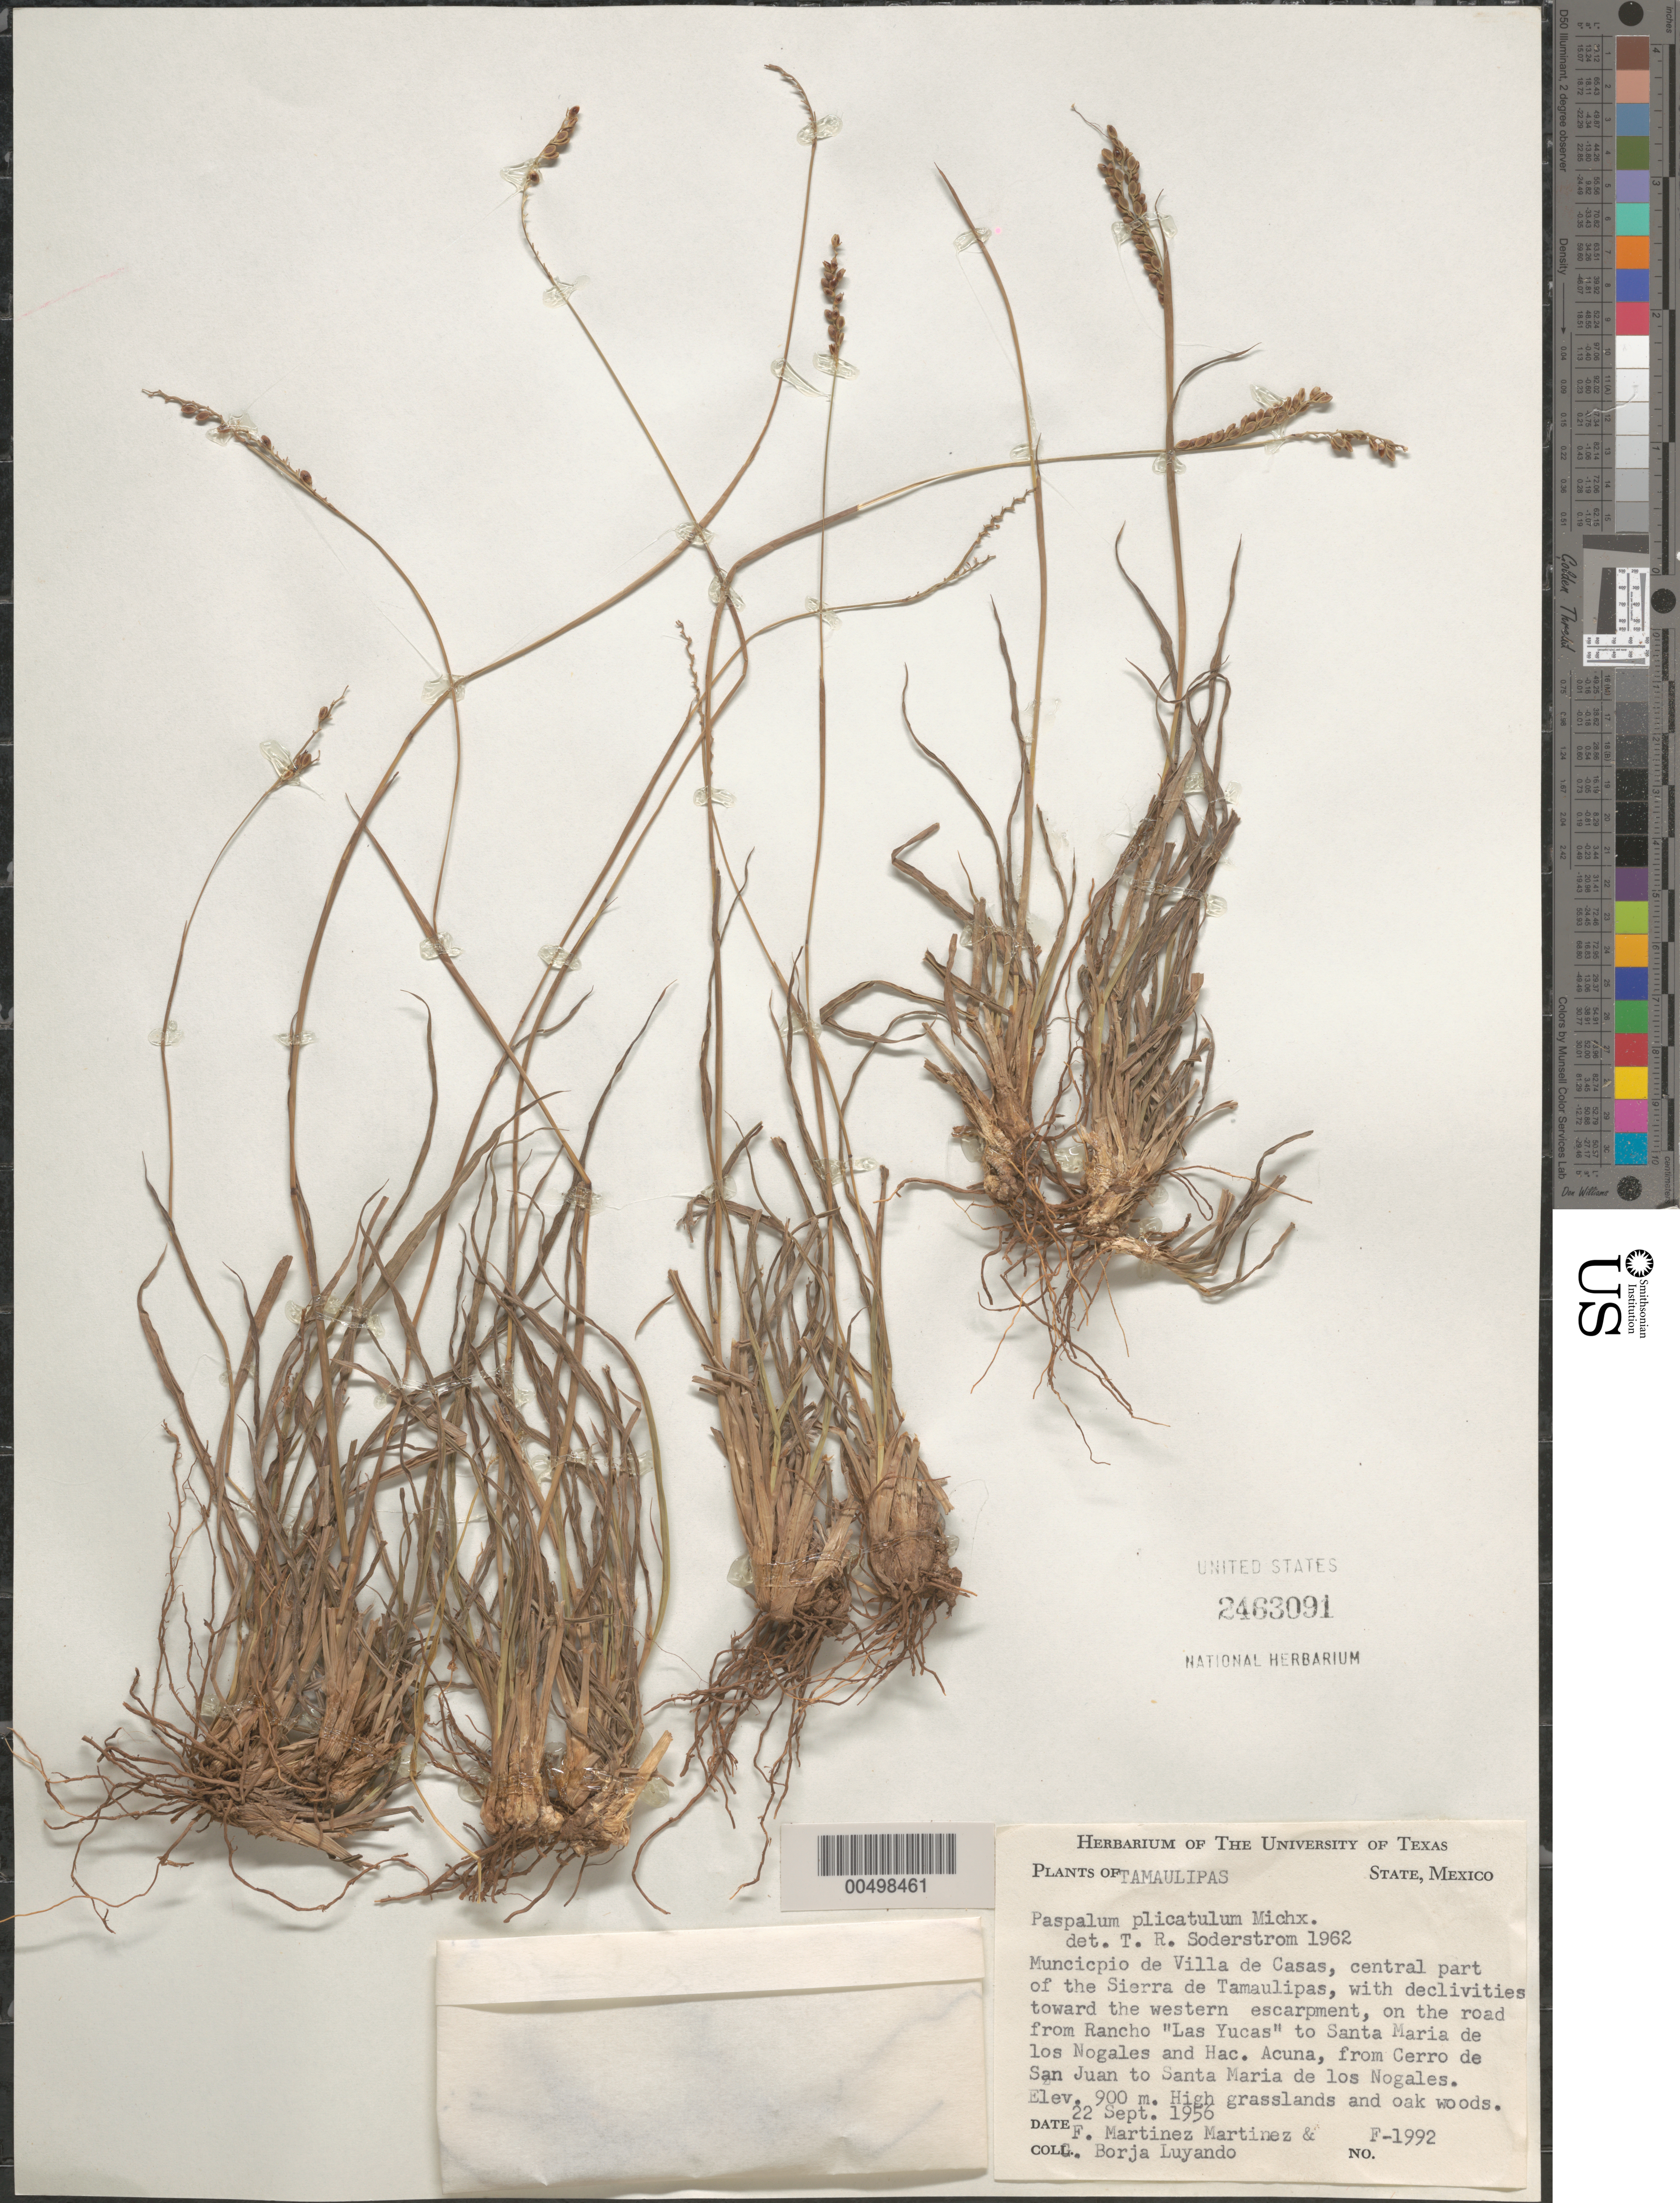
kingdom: Plantae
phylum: Tracheophyta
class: Liliopsida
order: Poales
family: Poaceae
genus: Paspalum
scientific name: Paspalum plicatulum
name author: Michx.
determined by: Soderstrom, T. R.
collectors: F. Martinez-M. & G. Borja-Luyando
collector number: F-1992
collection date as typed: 22 Sep 1956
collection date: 1956-09-22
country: Mexico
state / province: Tamaulipas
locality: Villa de Casas Mun, central part of the Sierra de TM, on the rd from Rancho Las Yucas to Santa Maria de los Nogales & Hac. Ac...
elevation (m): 900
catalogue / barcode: US 2463091